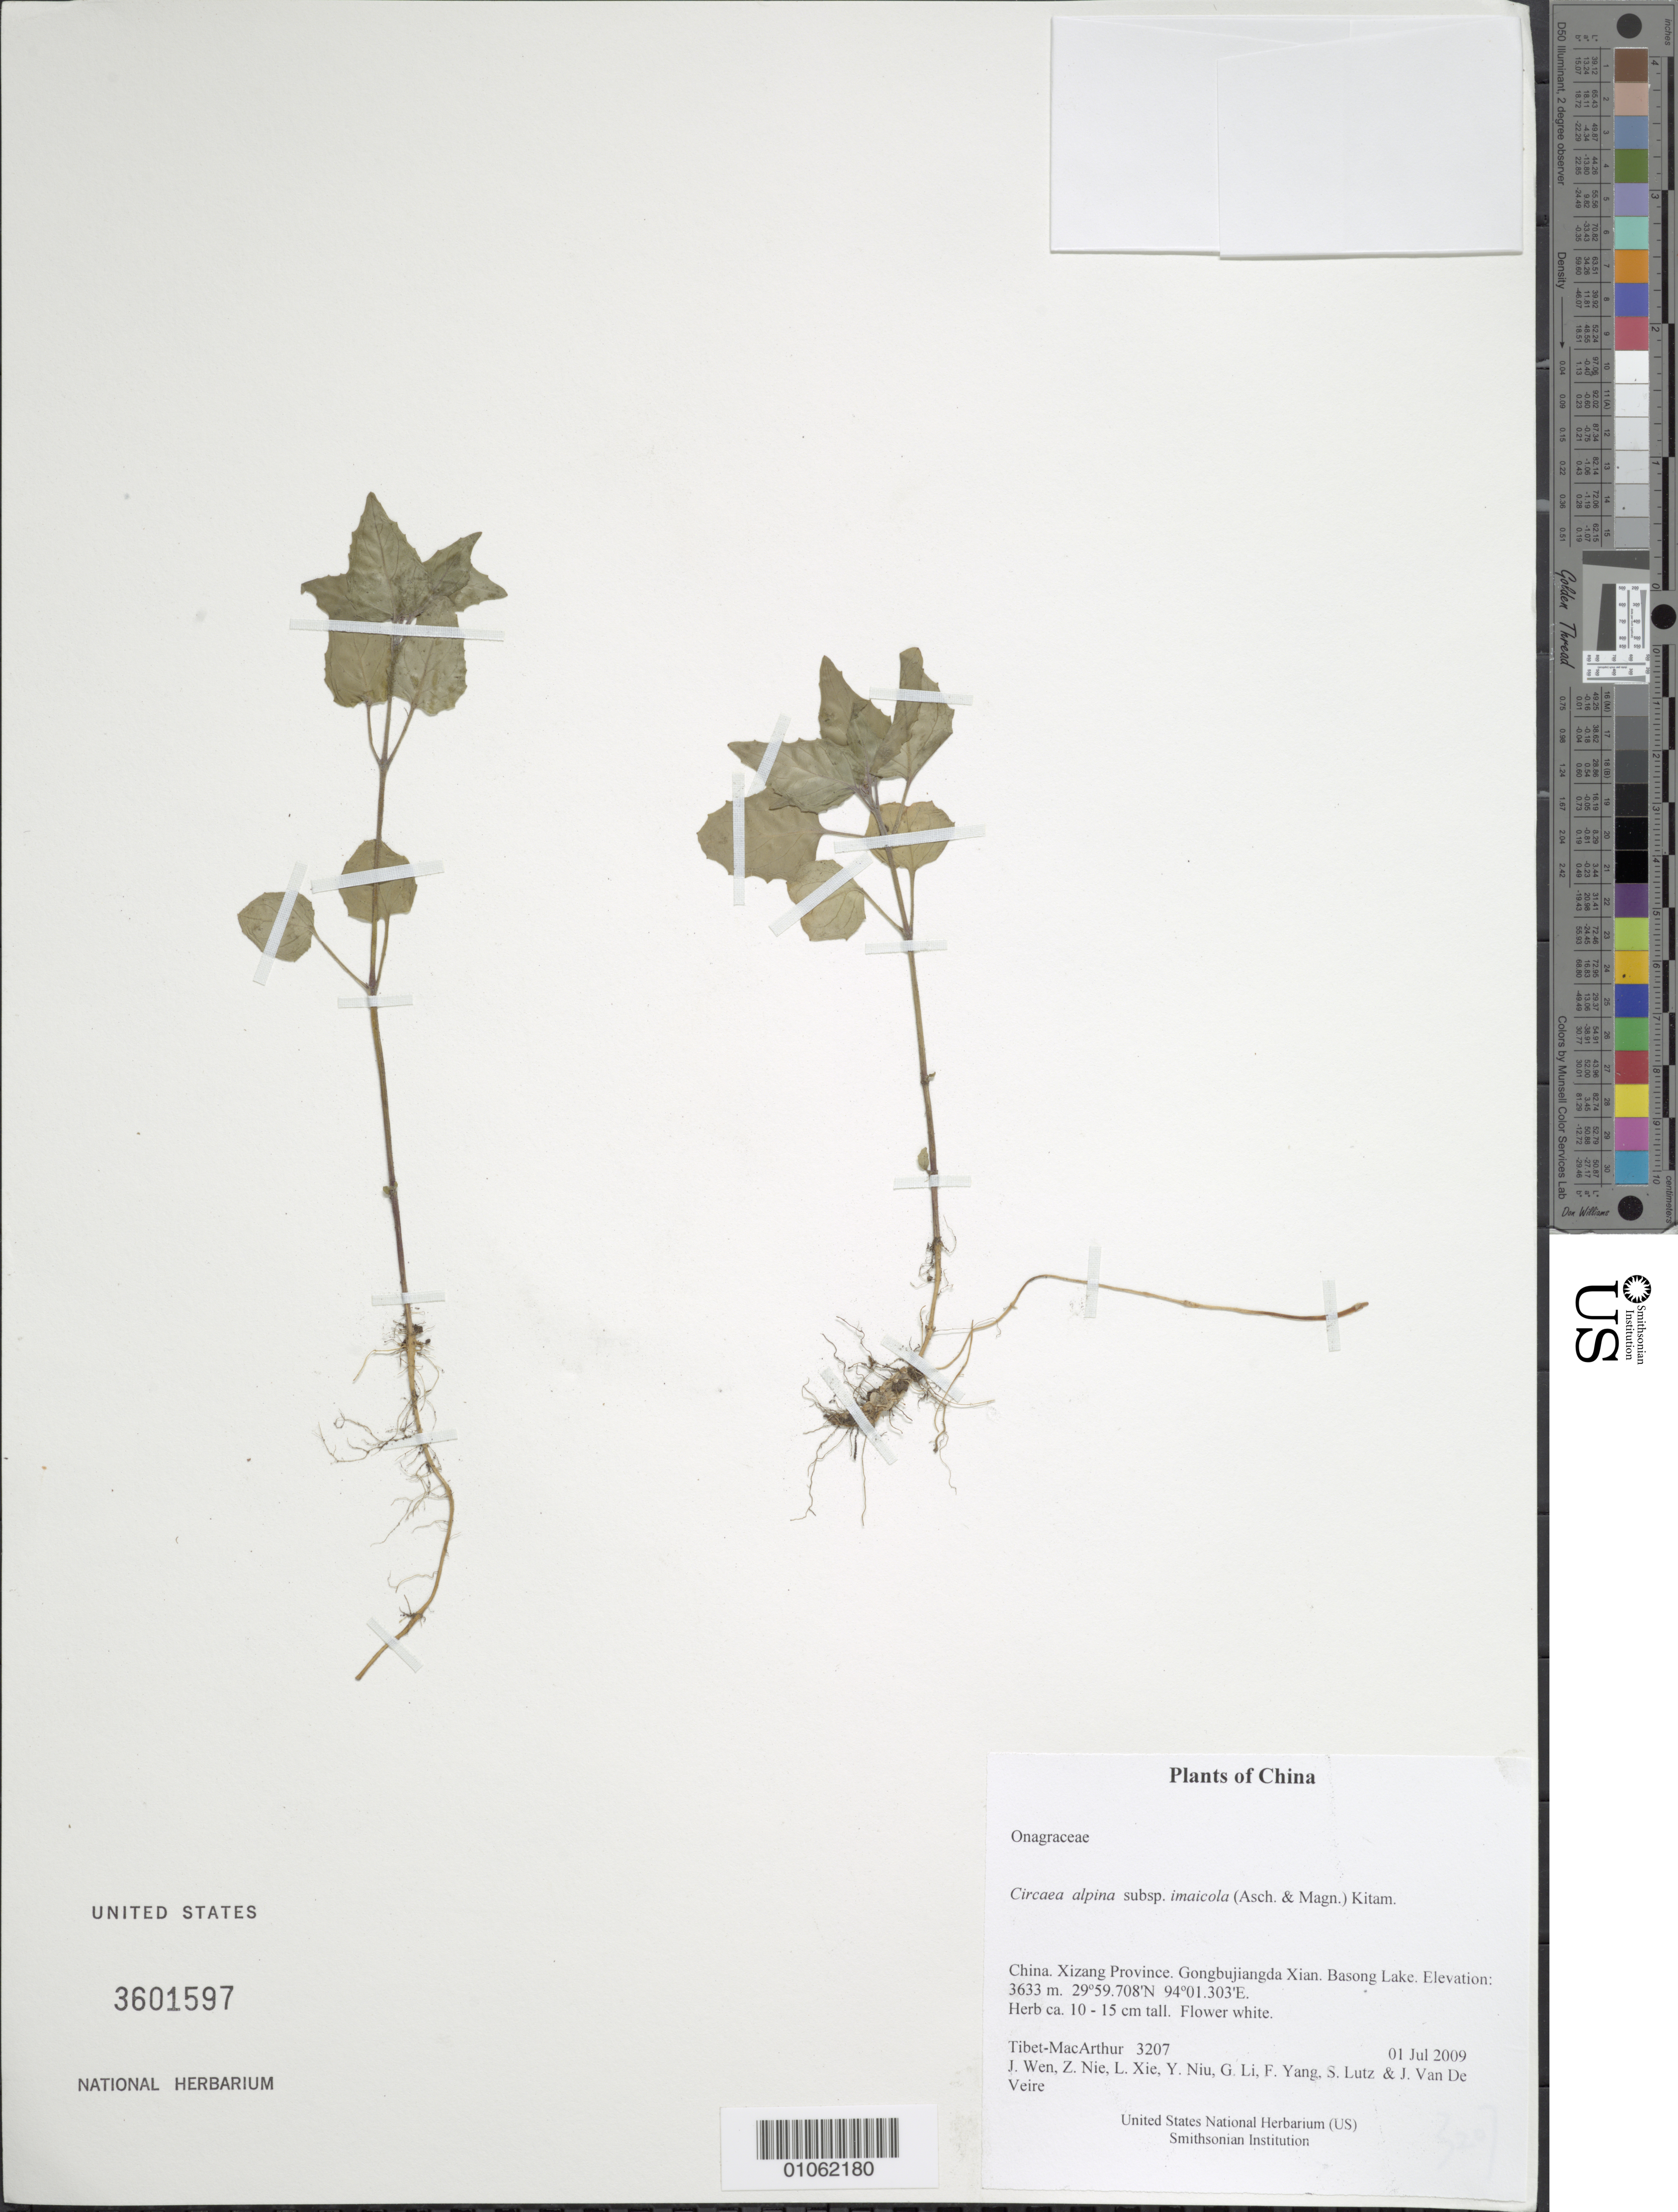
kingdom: Plantae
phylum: Tracheophyta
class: Magnoliopsida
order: Myrtales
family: Onagraceae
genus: Circaea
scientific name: Circaea alpina subsp. imaicola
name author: (Asch. & Magnus) Kitam.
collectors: Tibet-MacArthur, J. Wen, Z. Nie, L. Xie, Y. Niu, G. Li, F. Yang, S. Lutz & J. Van De Veire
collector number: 3207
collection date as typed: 01 Jul 2009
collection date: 2009-07-01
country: China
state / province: Xizang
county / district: Gongbujiangda Xian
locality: Basong Lake.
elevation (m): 3633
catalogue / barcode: US 3601597